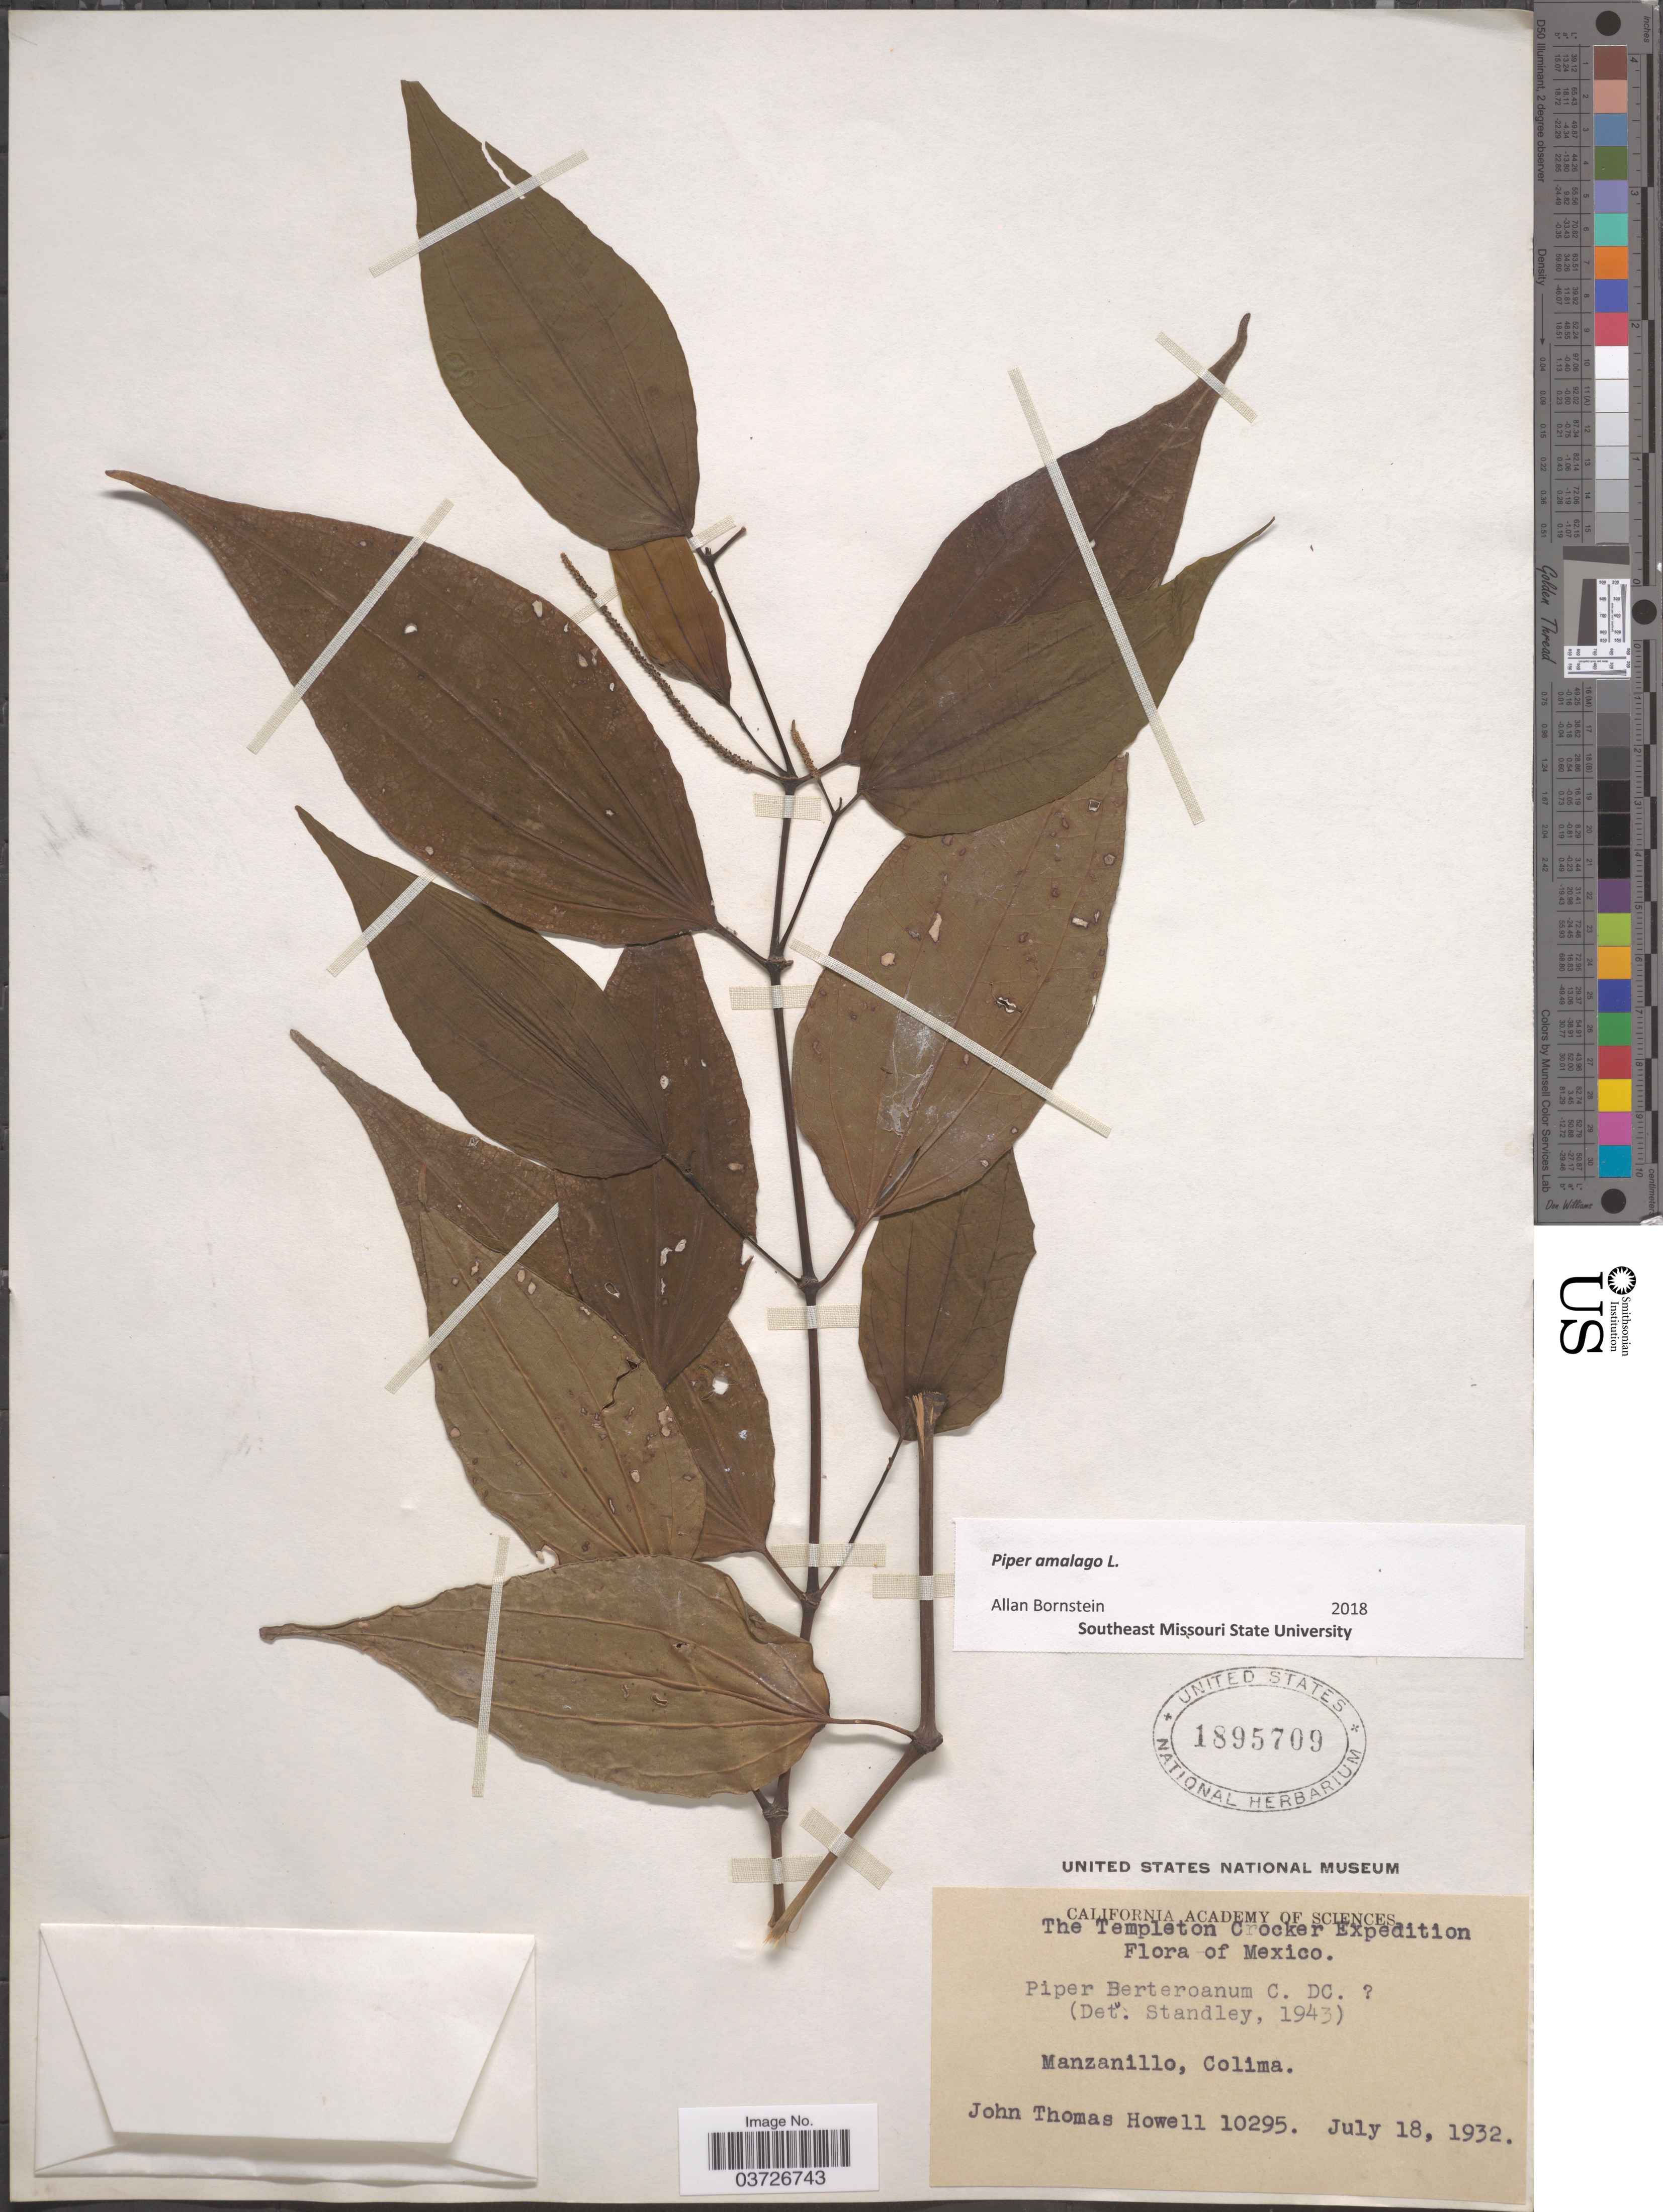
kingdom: Plantae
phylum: Tracheophyta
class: Magnoliopsida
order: Piperales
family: Piperaceae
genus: Piper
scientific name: Piper amalago var. medium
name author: (Jacq.) Yunck.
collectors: J. T. Howell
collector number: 10295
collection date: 1932-07-18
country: Mexico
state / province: Colima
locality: Manzanillo.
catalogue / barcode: US 1895709